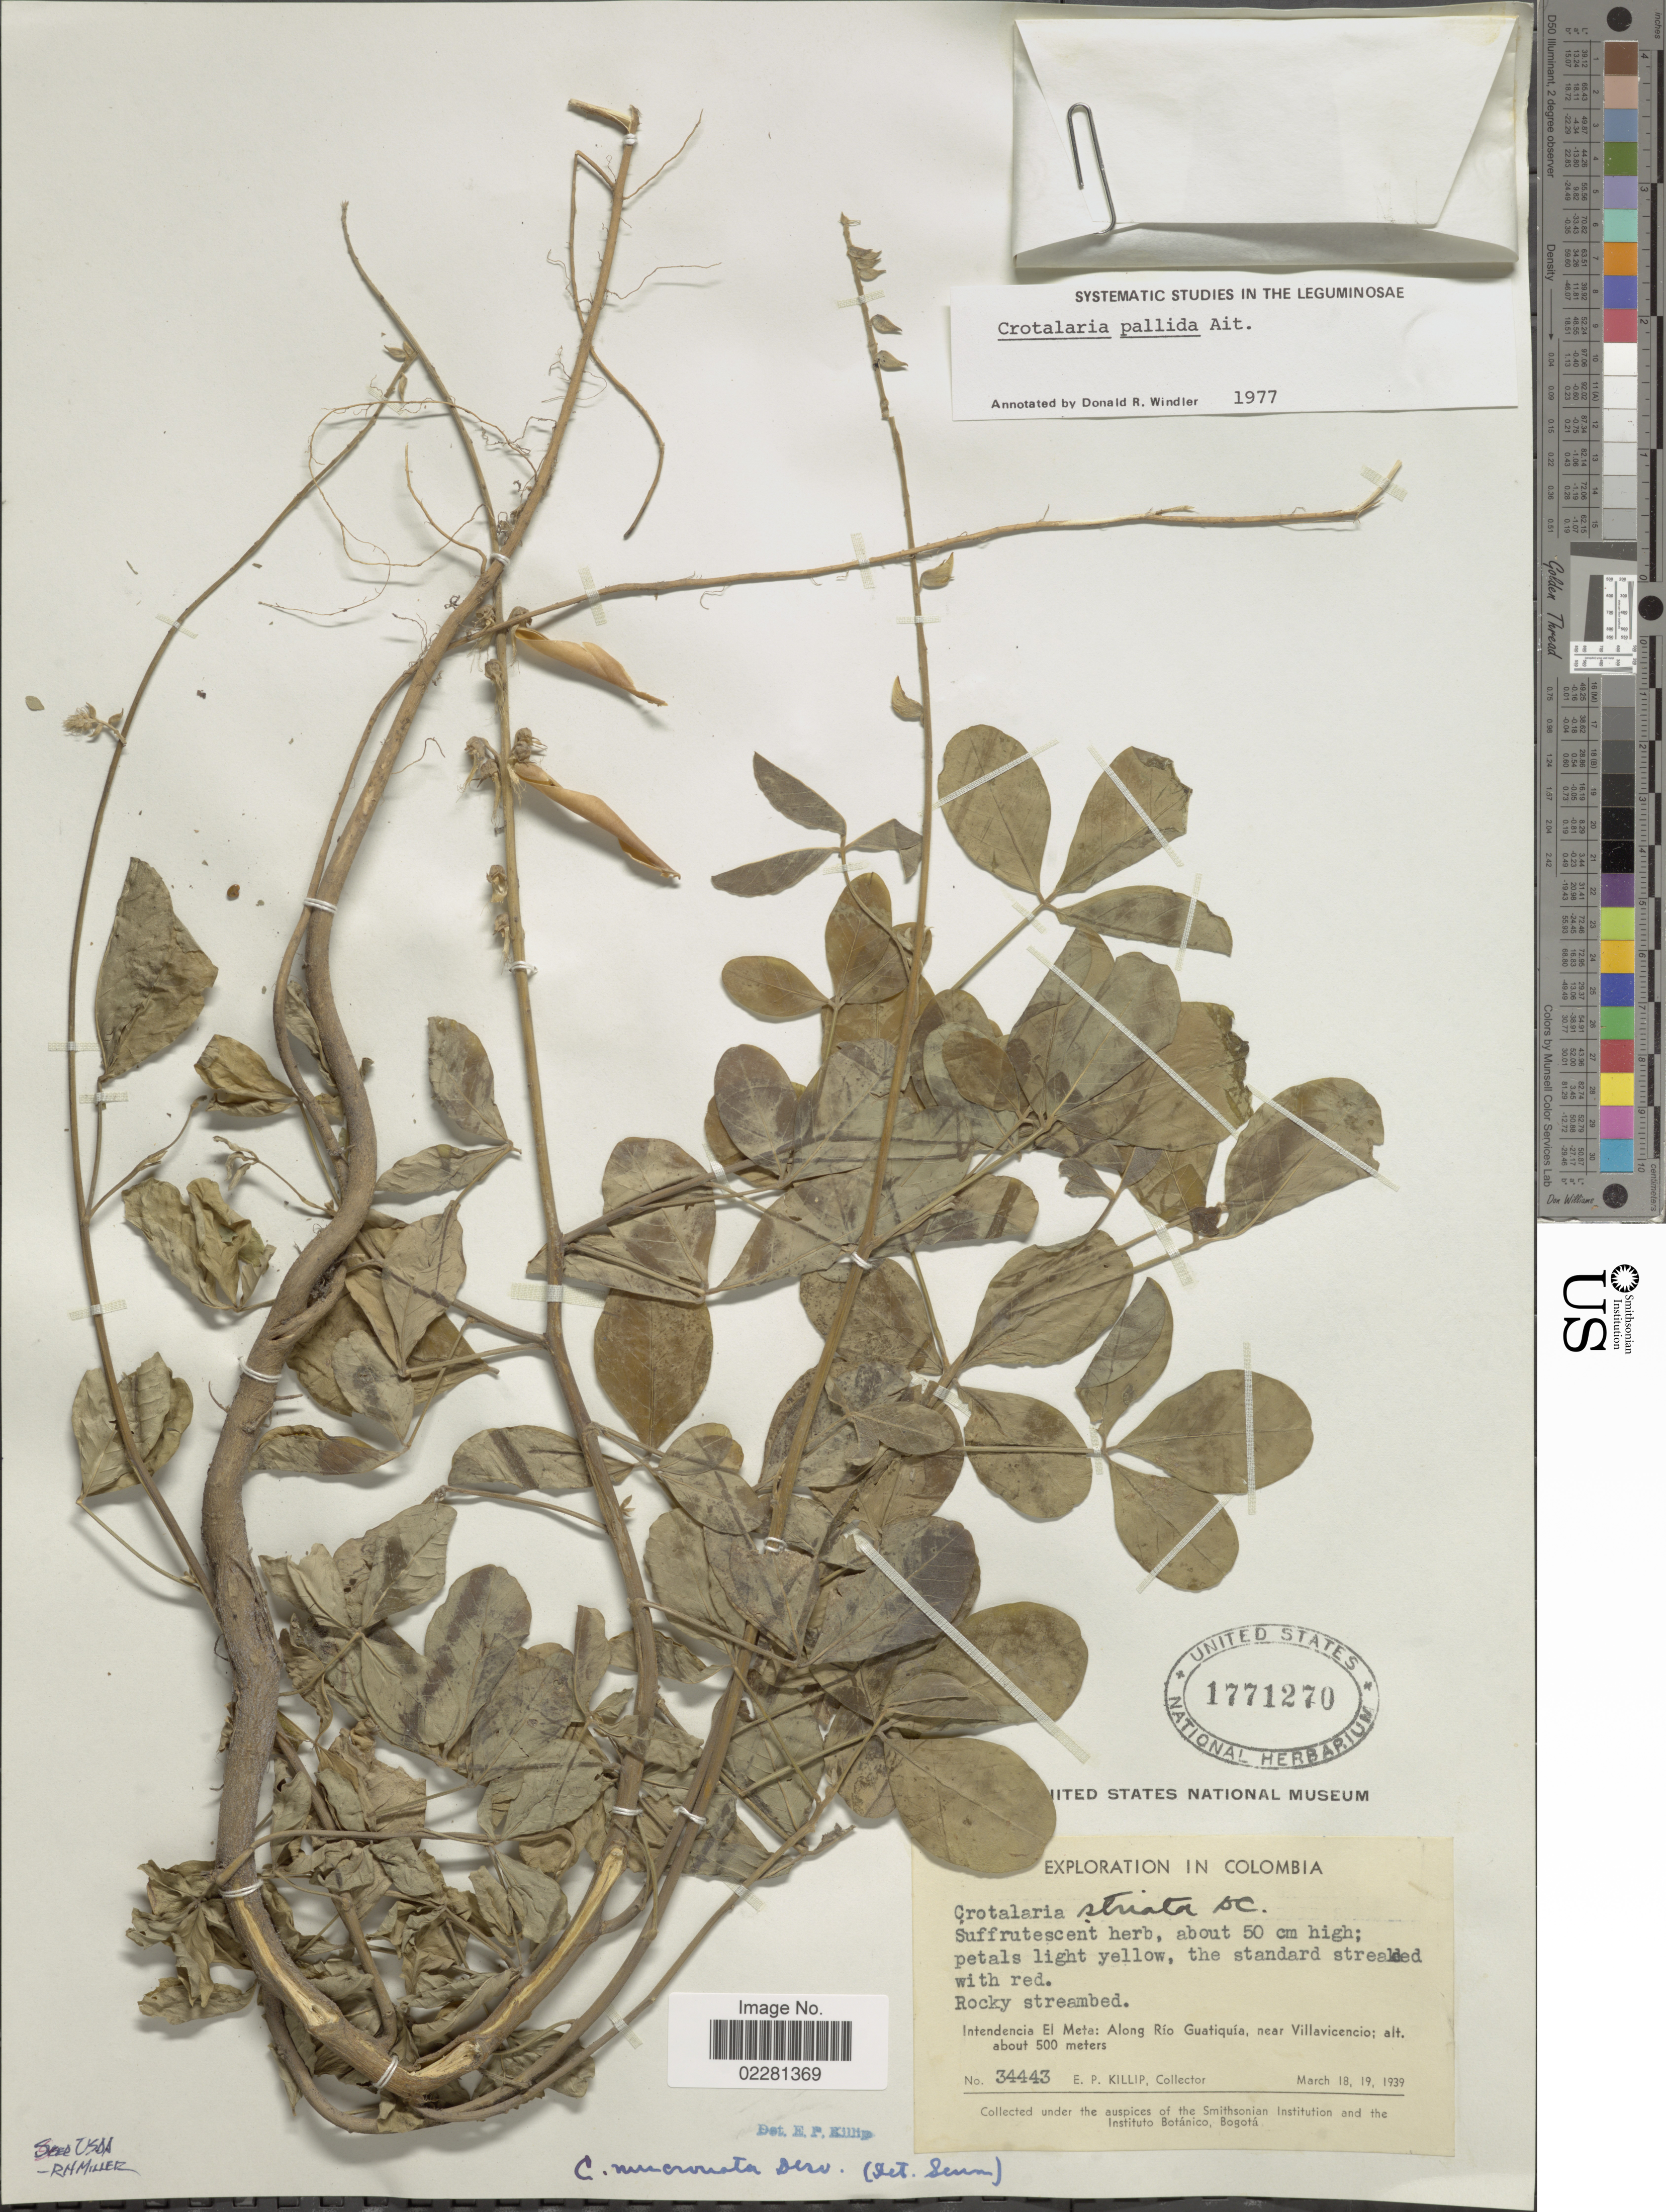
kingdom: Plantae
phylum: Tracheophyta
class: Magnoliopsida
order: Fabales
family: Fabaceae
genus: Crotalaria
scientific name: Crotalaria pallida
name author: Aiton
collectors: E. P. Killip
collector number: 34443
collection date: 1939-03-18/1939-03-19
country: Colombia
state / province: Meta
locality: Along Rio Guatiquia, near Villavicencio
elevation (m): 500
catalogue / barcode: US 1771270